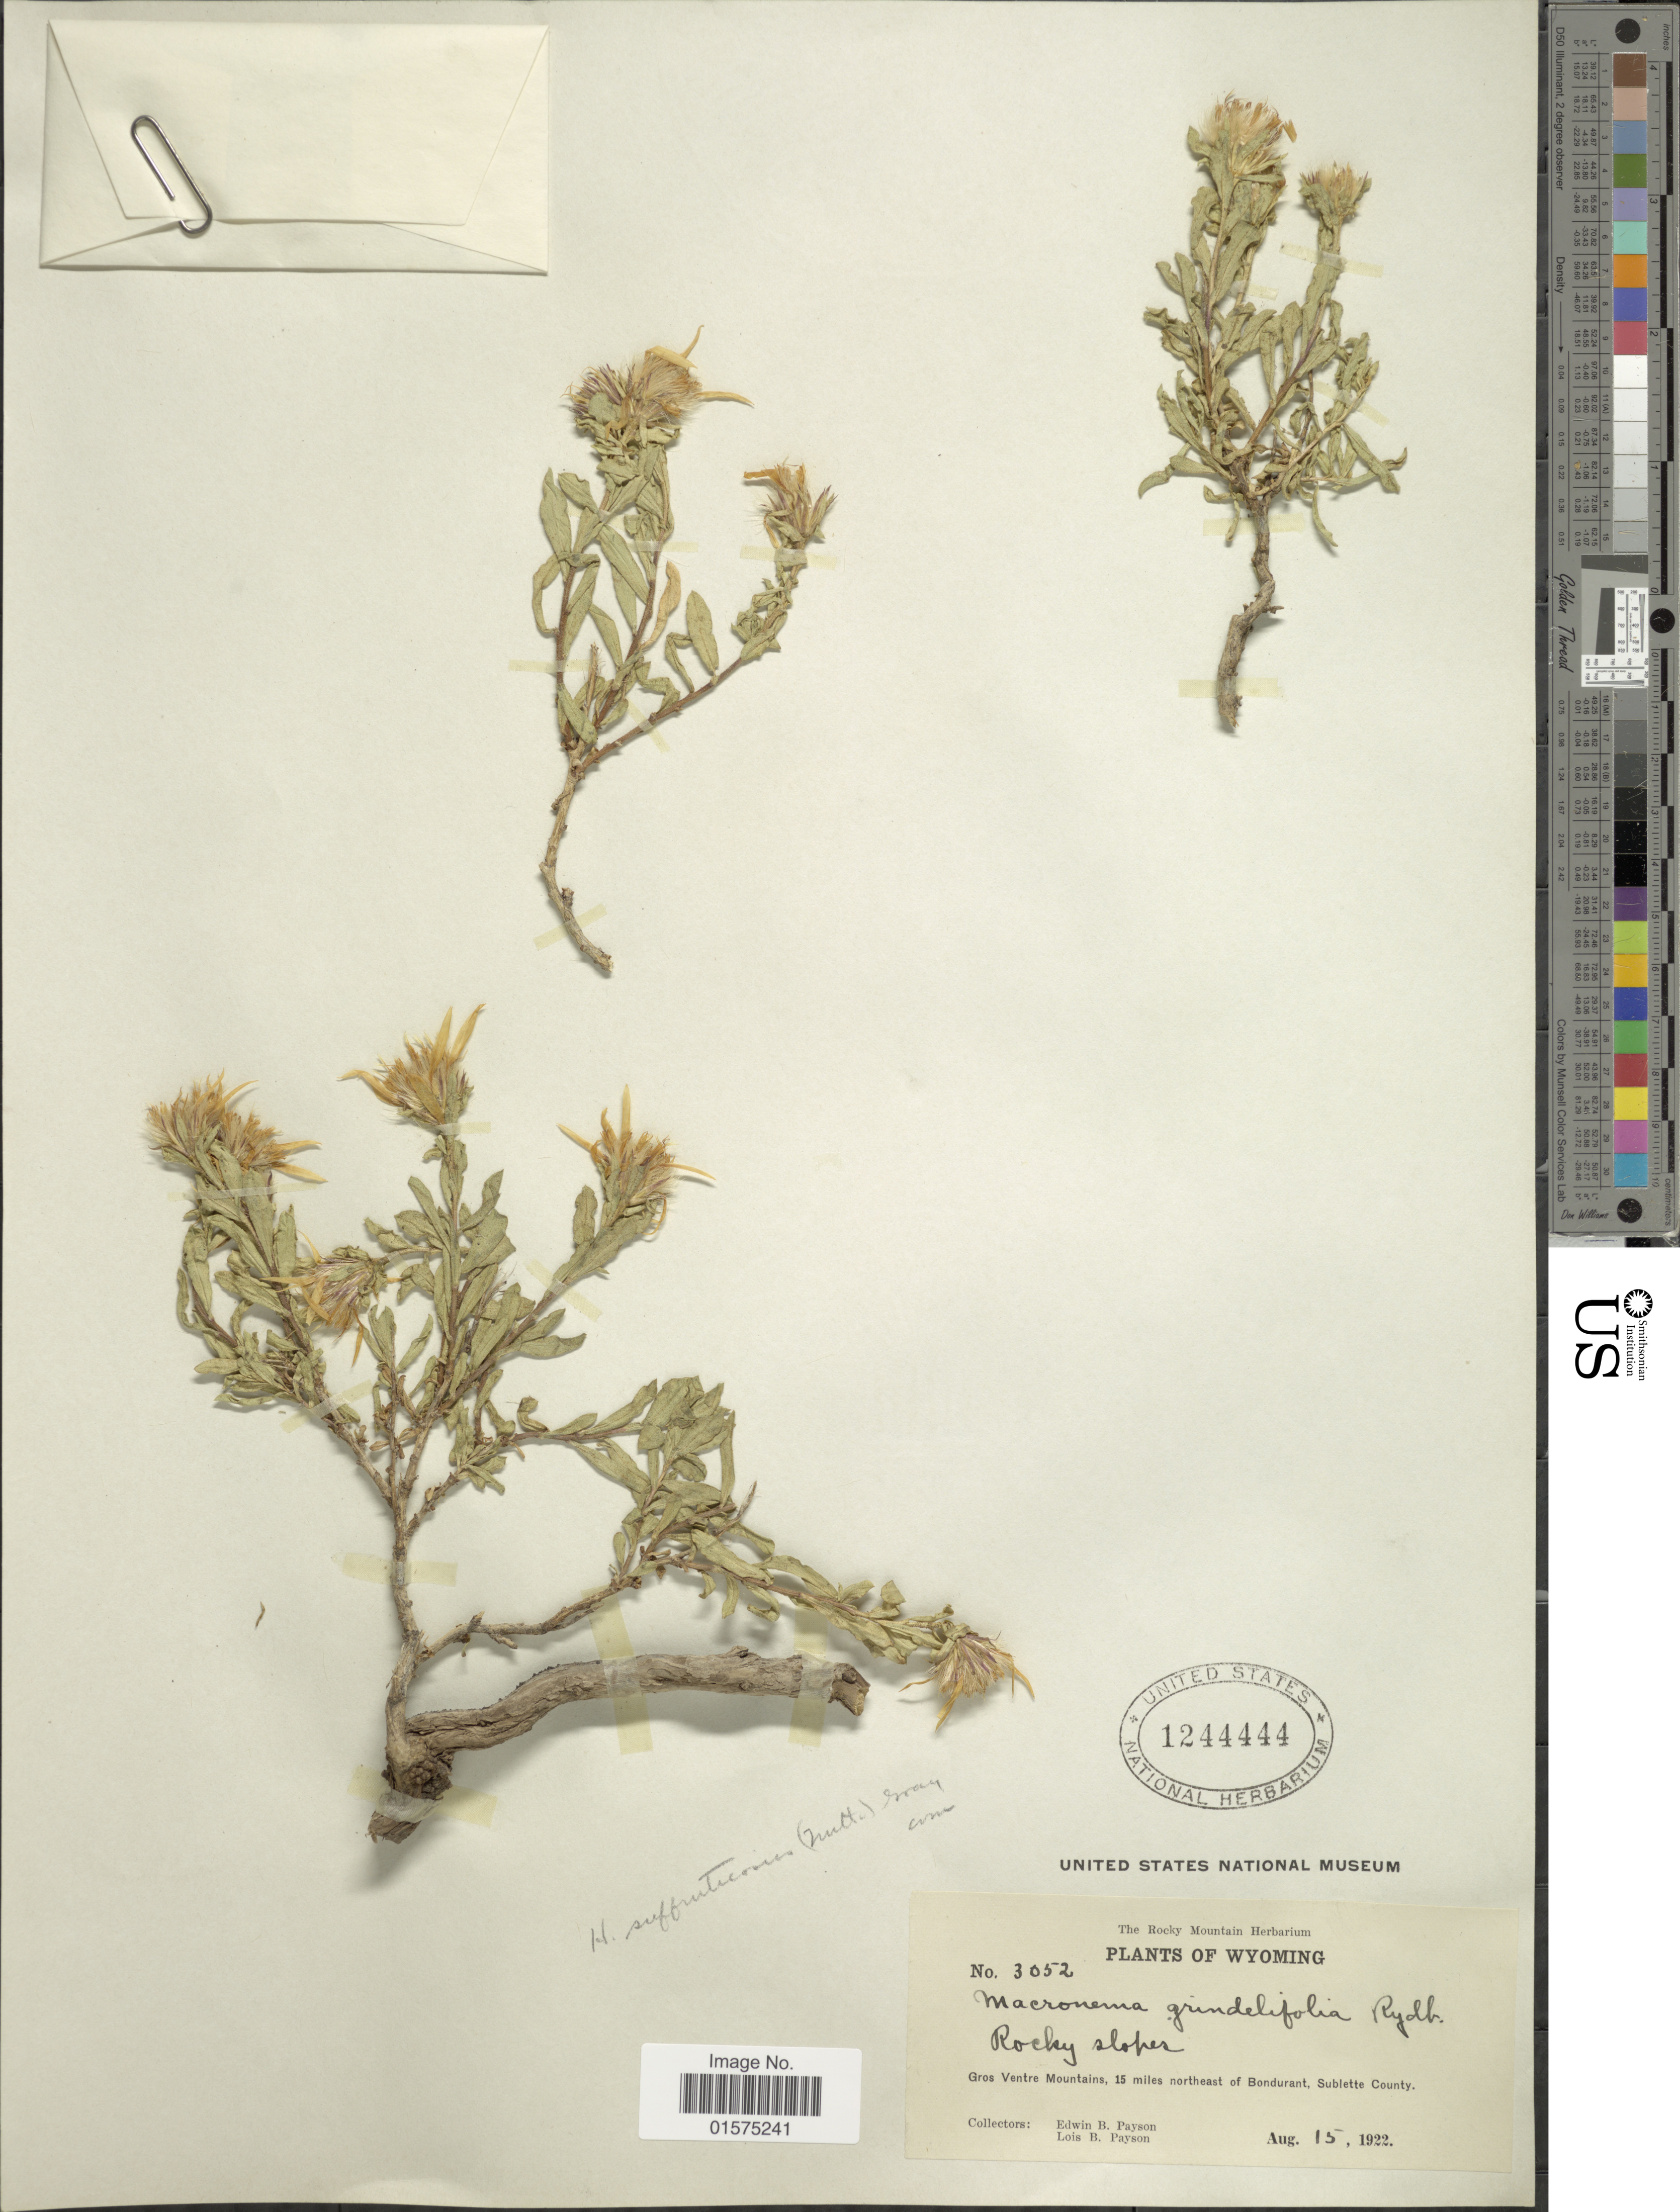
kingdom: Plantae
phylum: Tracheophyta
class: Magnoliopsida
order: Asterales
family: Asteraceae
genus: Ericameria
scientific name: Ericameria suffruticosa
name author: (Nutt.) G.L. Nesom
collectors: E. B. Payson & L. Payson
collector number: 3052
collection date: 1922-08-15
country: United States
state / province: Wyoming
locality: Gros Ventre Mountains, 15 miles northeast of Bondurant, Sublette County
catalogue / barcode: US 1244444